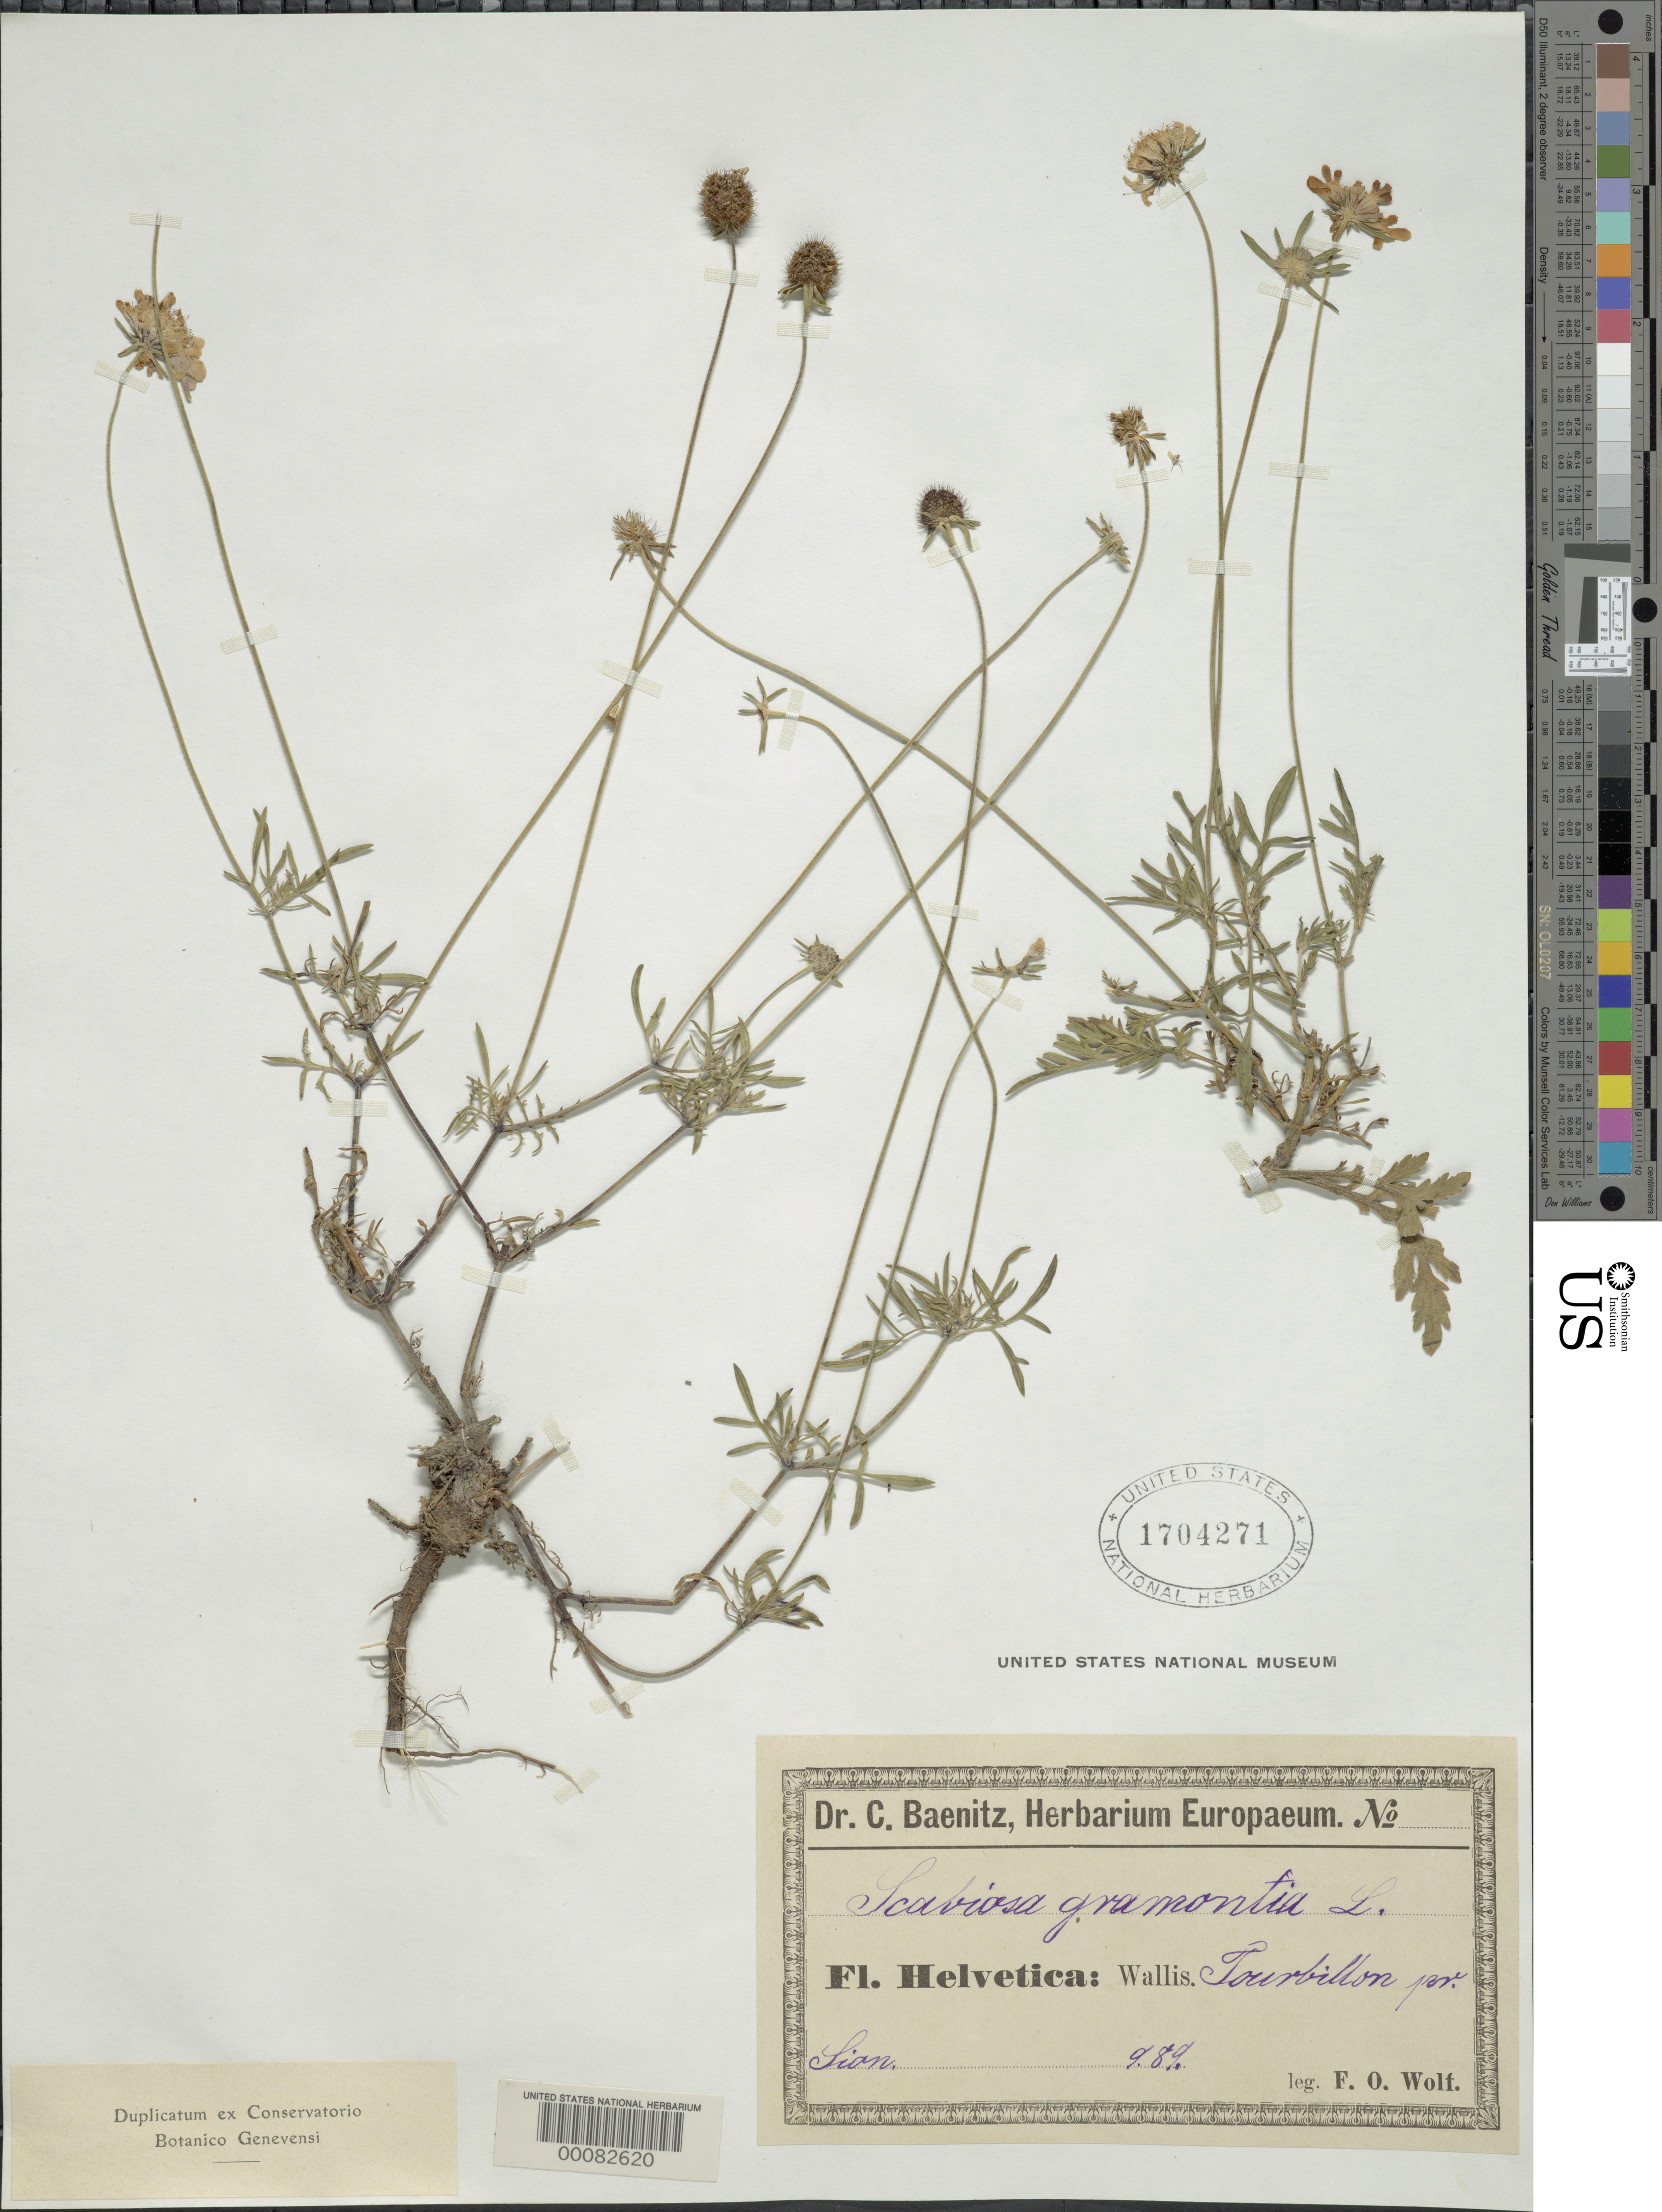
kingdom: Plantae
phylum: Tracheophyta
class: Magnoliopsida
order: Dipsacales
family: Caprifoliaceae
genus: Scabiosa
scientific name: Scabiosa gramuntia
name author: L.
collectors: F. Wolf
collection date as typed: Sep 1889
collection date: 1889-09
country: Switzerland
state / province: Valais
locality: Wallis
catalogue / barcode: US 1704271